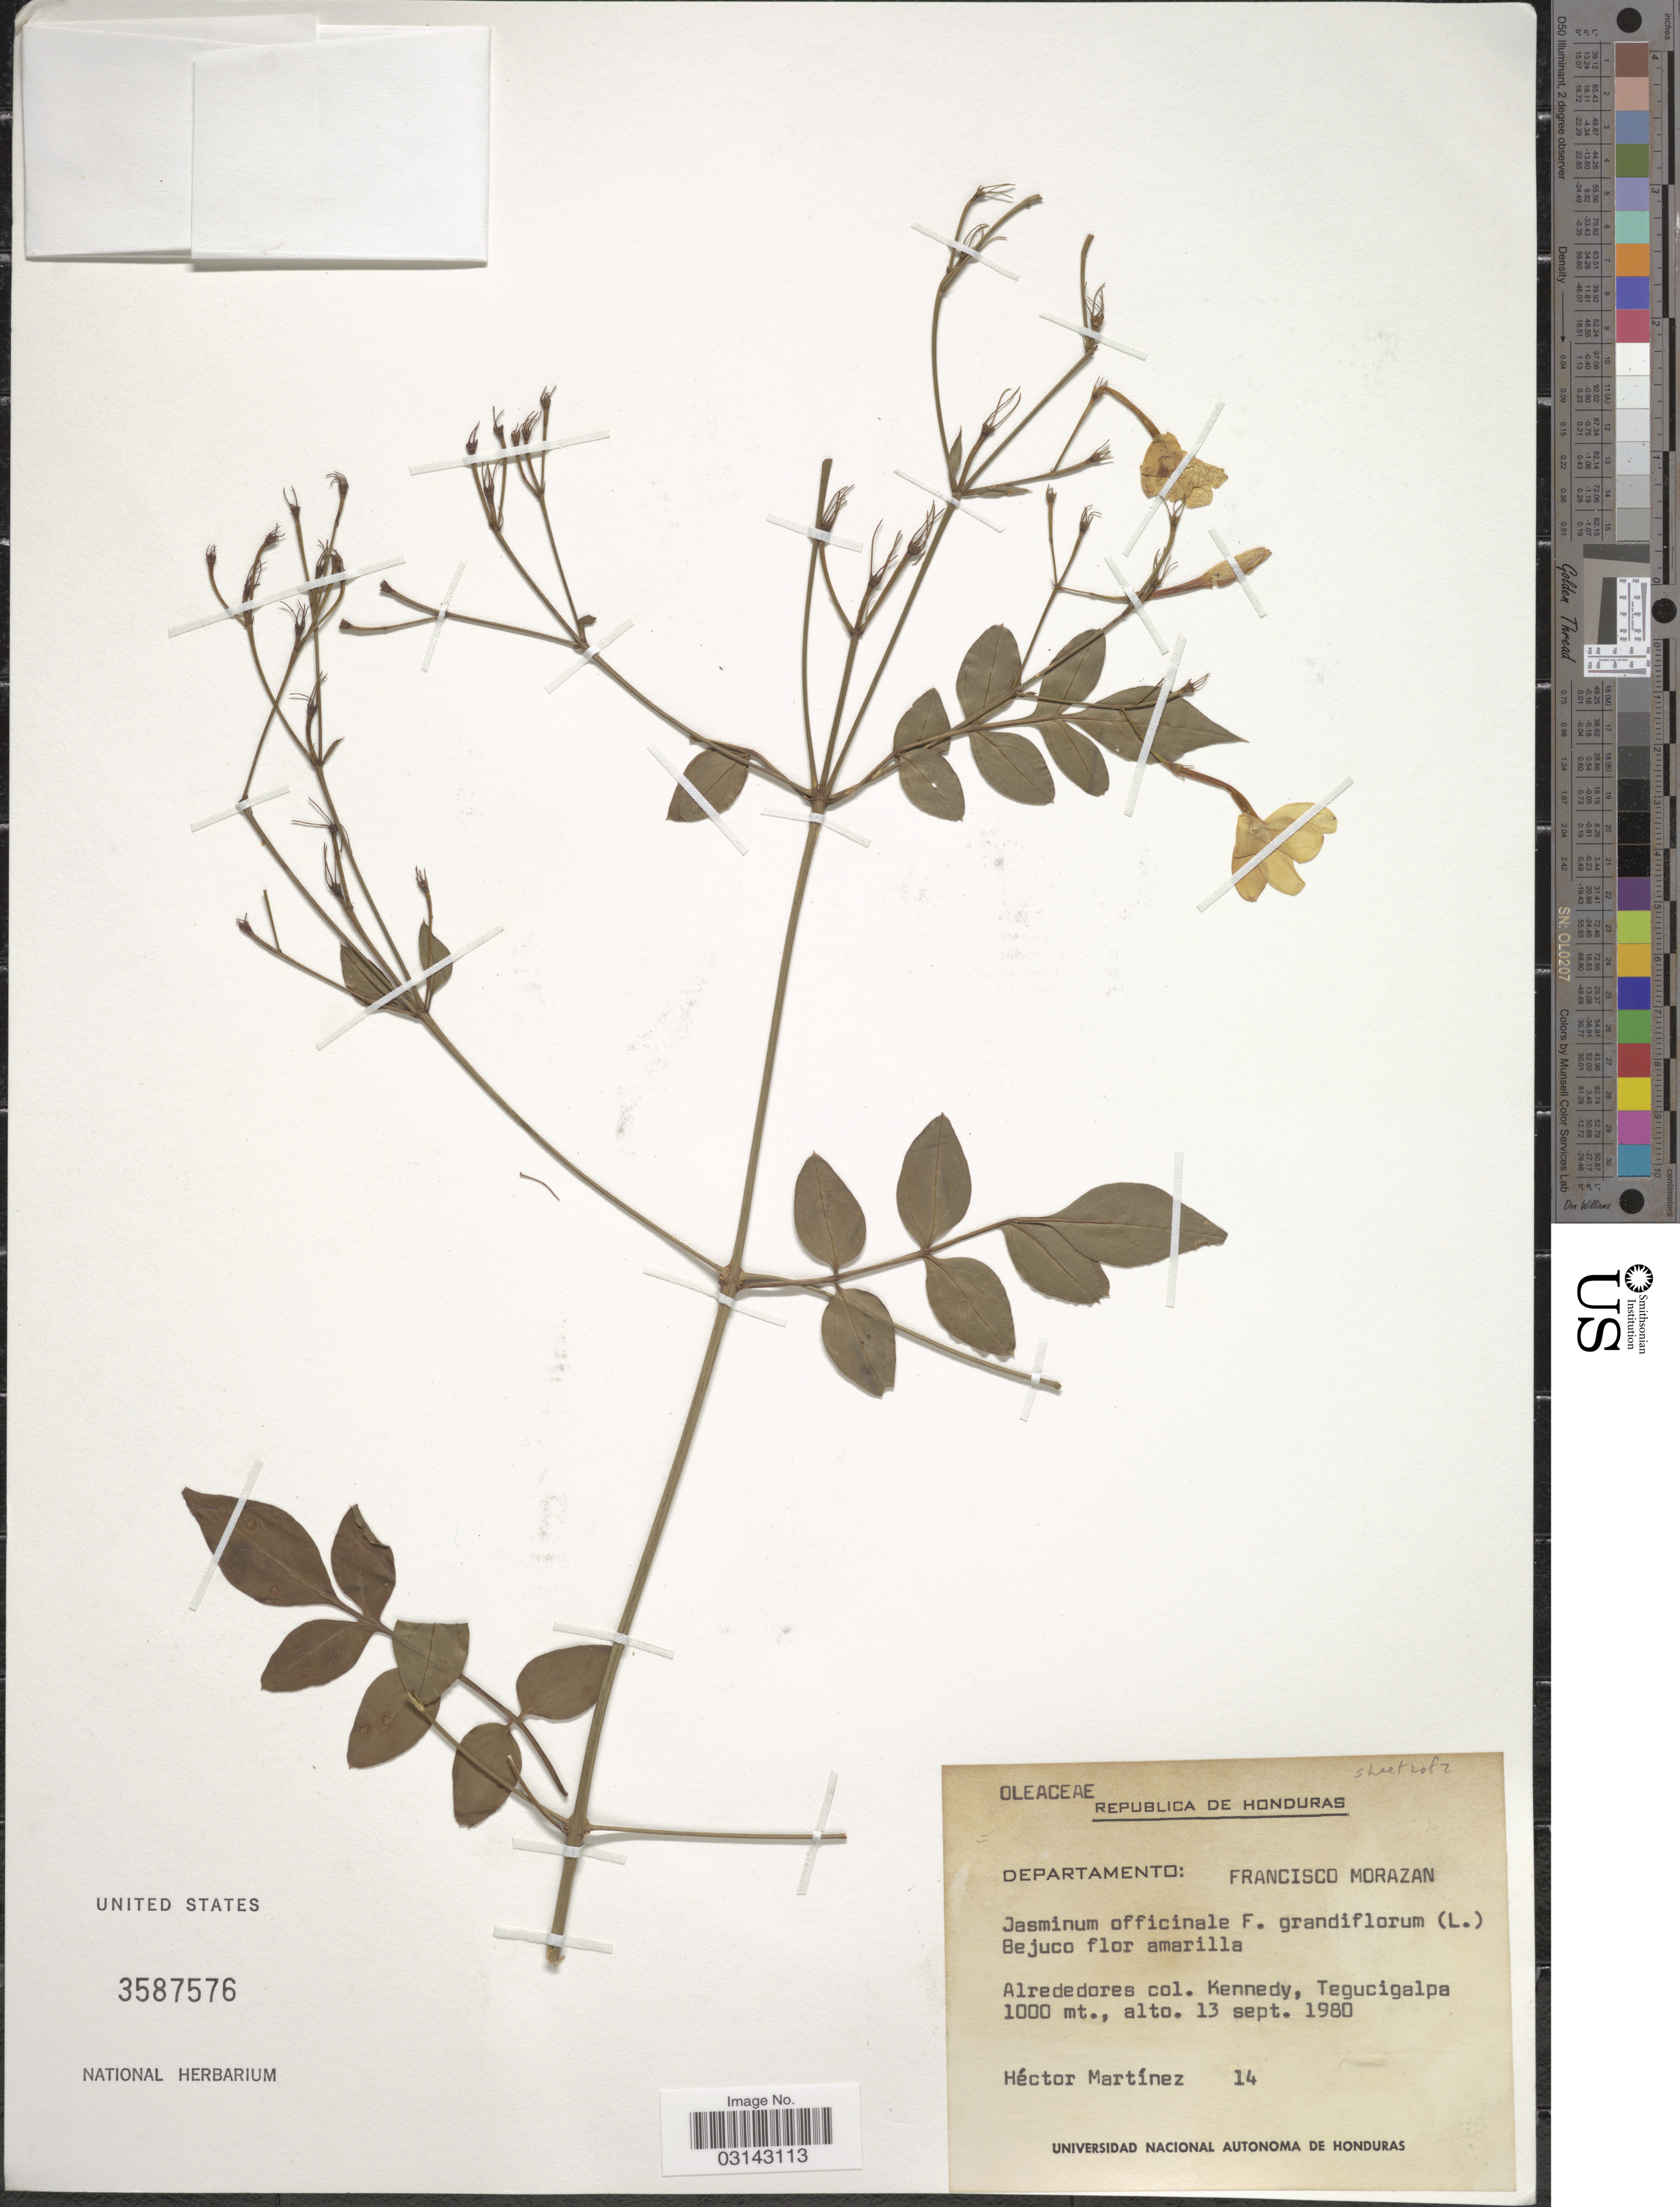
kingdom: Plantae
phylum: Tracheophyta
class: Magnoliopsida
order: Lamiales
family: Oleaceae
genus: Jasminum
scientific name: Jasminum officinale f. grandiflorum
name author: (L.) Kobuski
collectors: H. Martínez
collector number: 14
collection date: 1980-09-13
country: Honduras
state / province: Fco. Morazán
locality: Departamento: Francisco Morazan. Alrededores col. Kennedy, Tegucigalpa.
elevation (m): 1000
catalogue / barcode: US 3587576